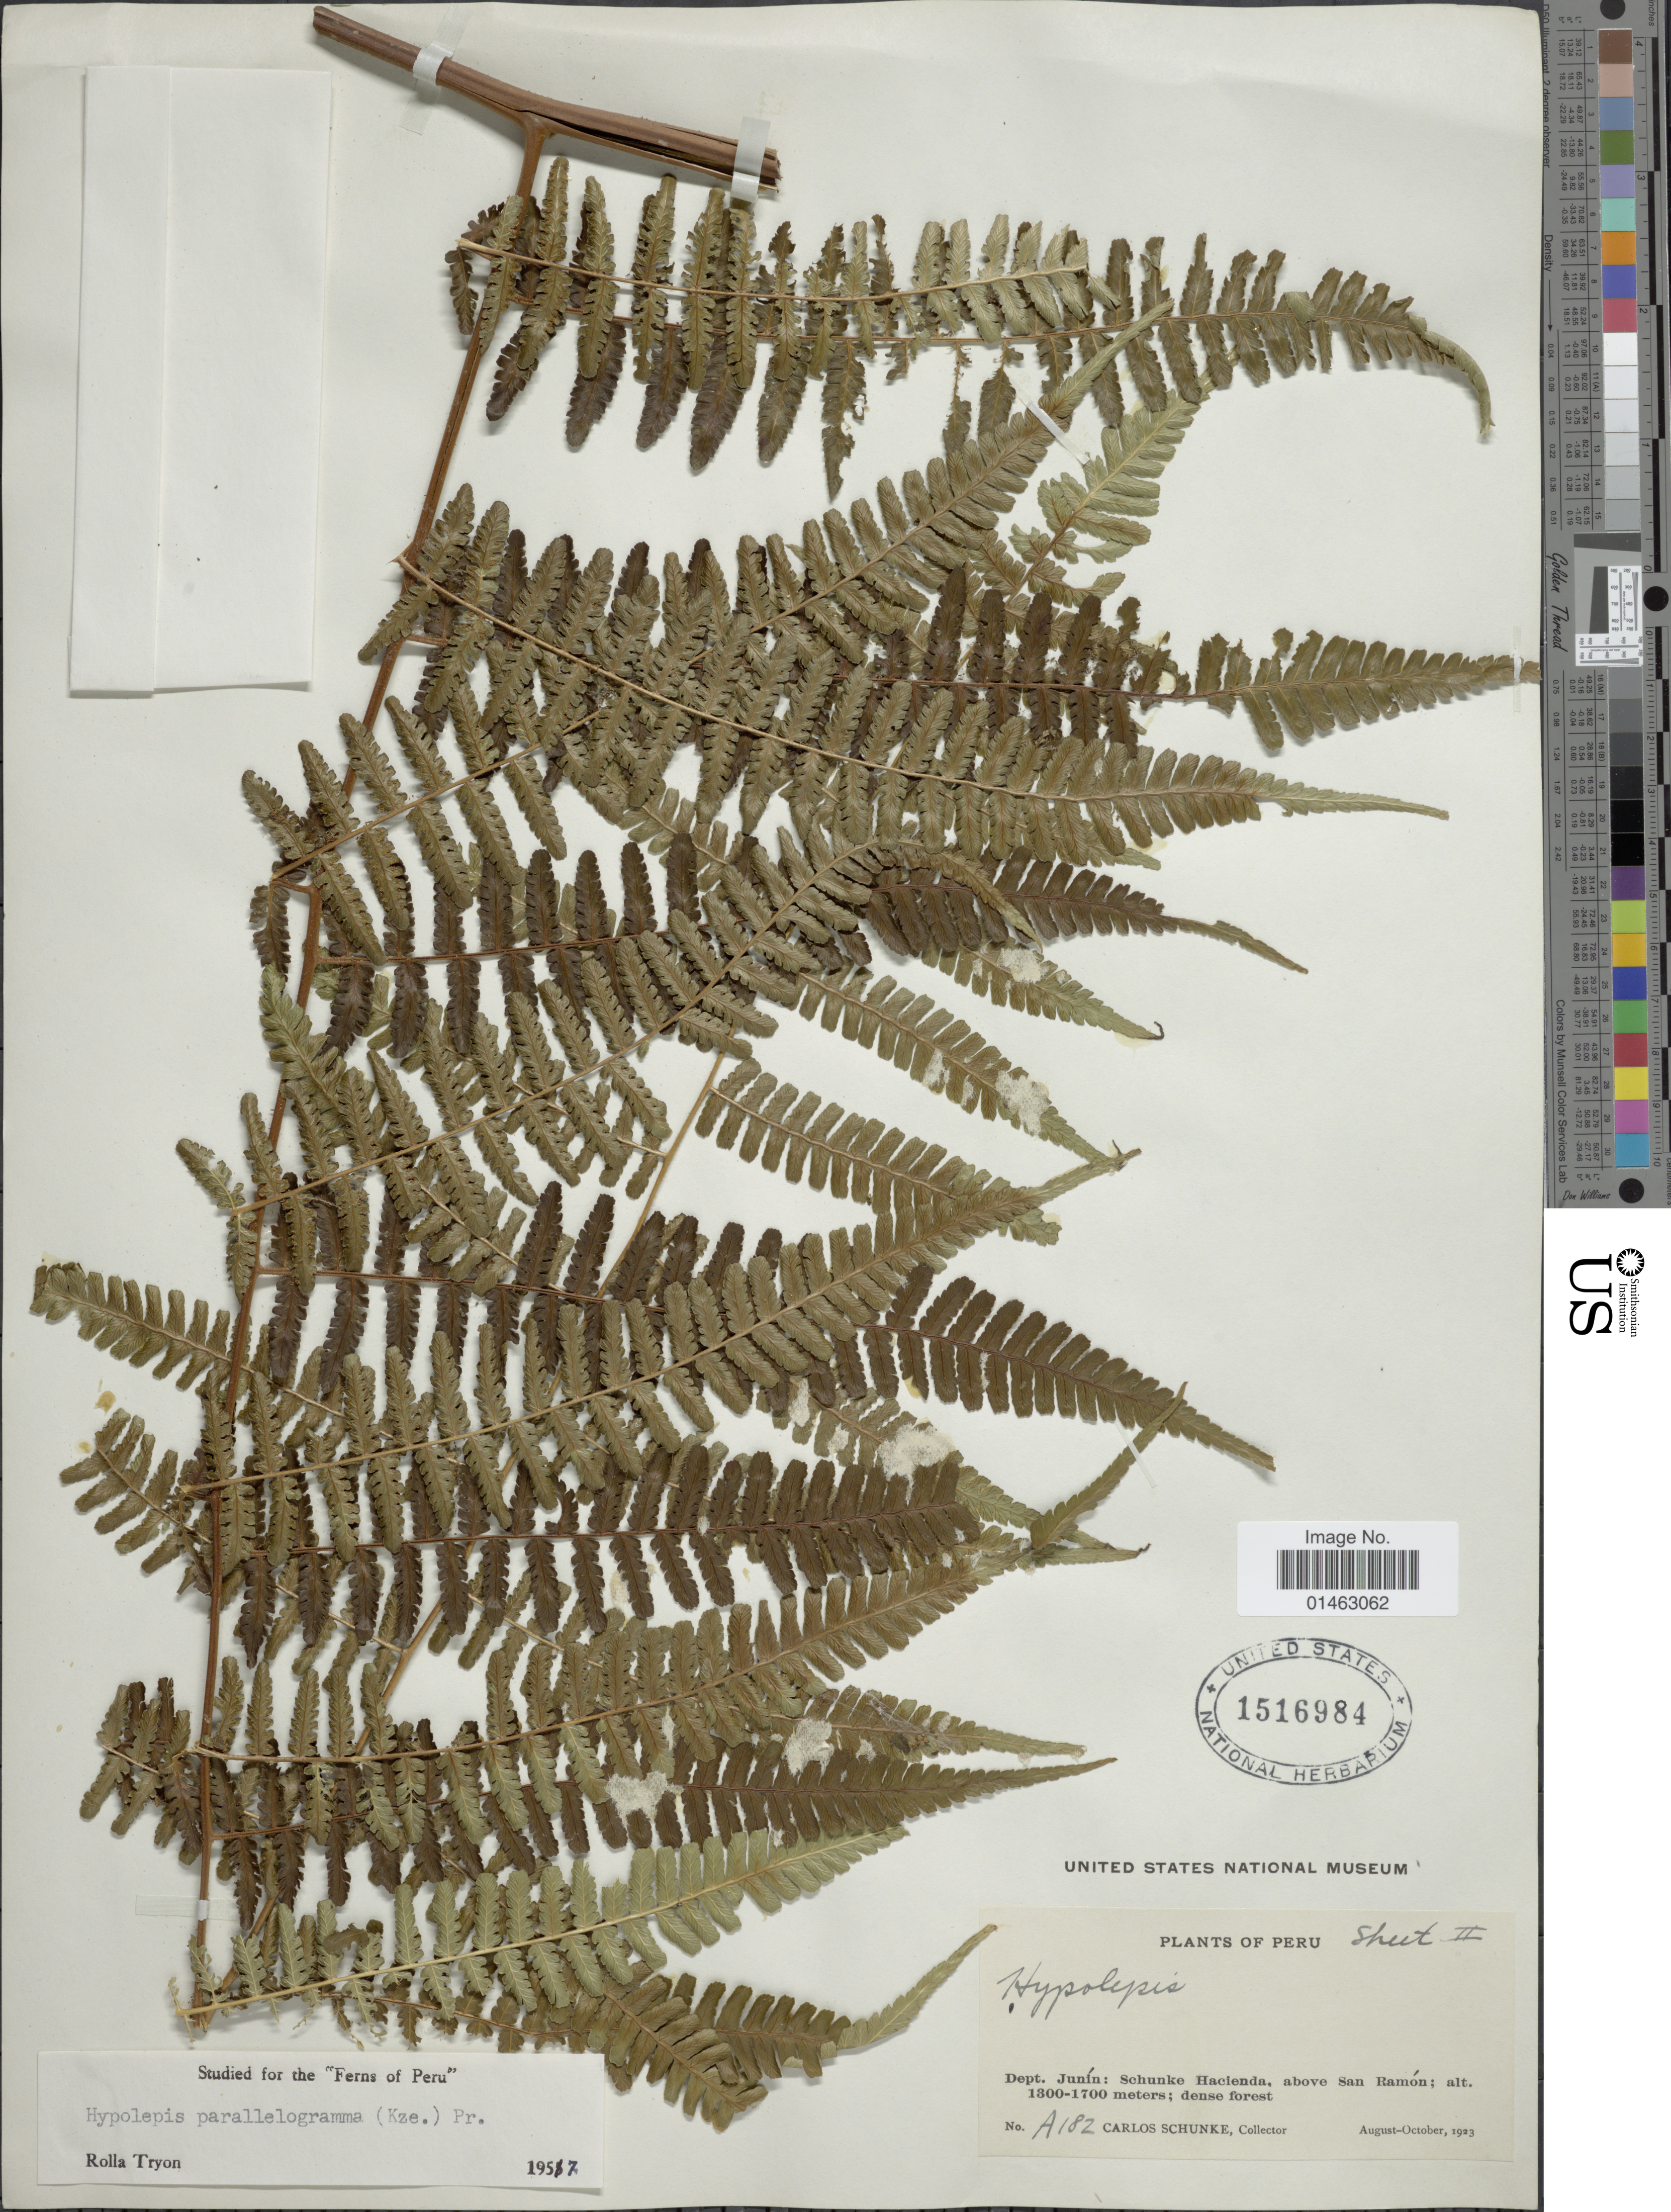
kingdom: Plantae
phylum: Tracheophyta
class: Polypodiopsida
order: Polypodiales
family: Dennstaedtiaceae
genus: Hypolepis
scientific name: Hypolepis parallelogramma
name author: (Kunze) C. Presl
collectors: C. Schunke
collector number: A 182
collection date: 1923-08/1923-10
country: Peru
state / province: Junín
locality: Dept. Junín: Schunke Hacienda, above San Ramón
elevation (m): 1300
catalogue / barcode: US 1516984